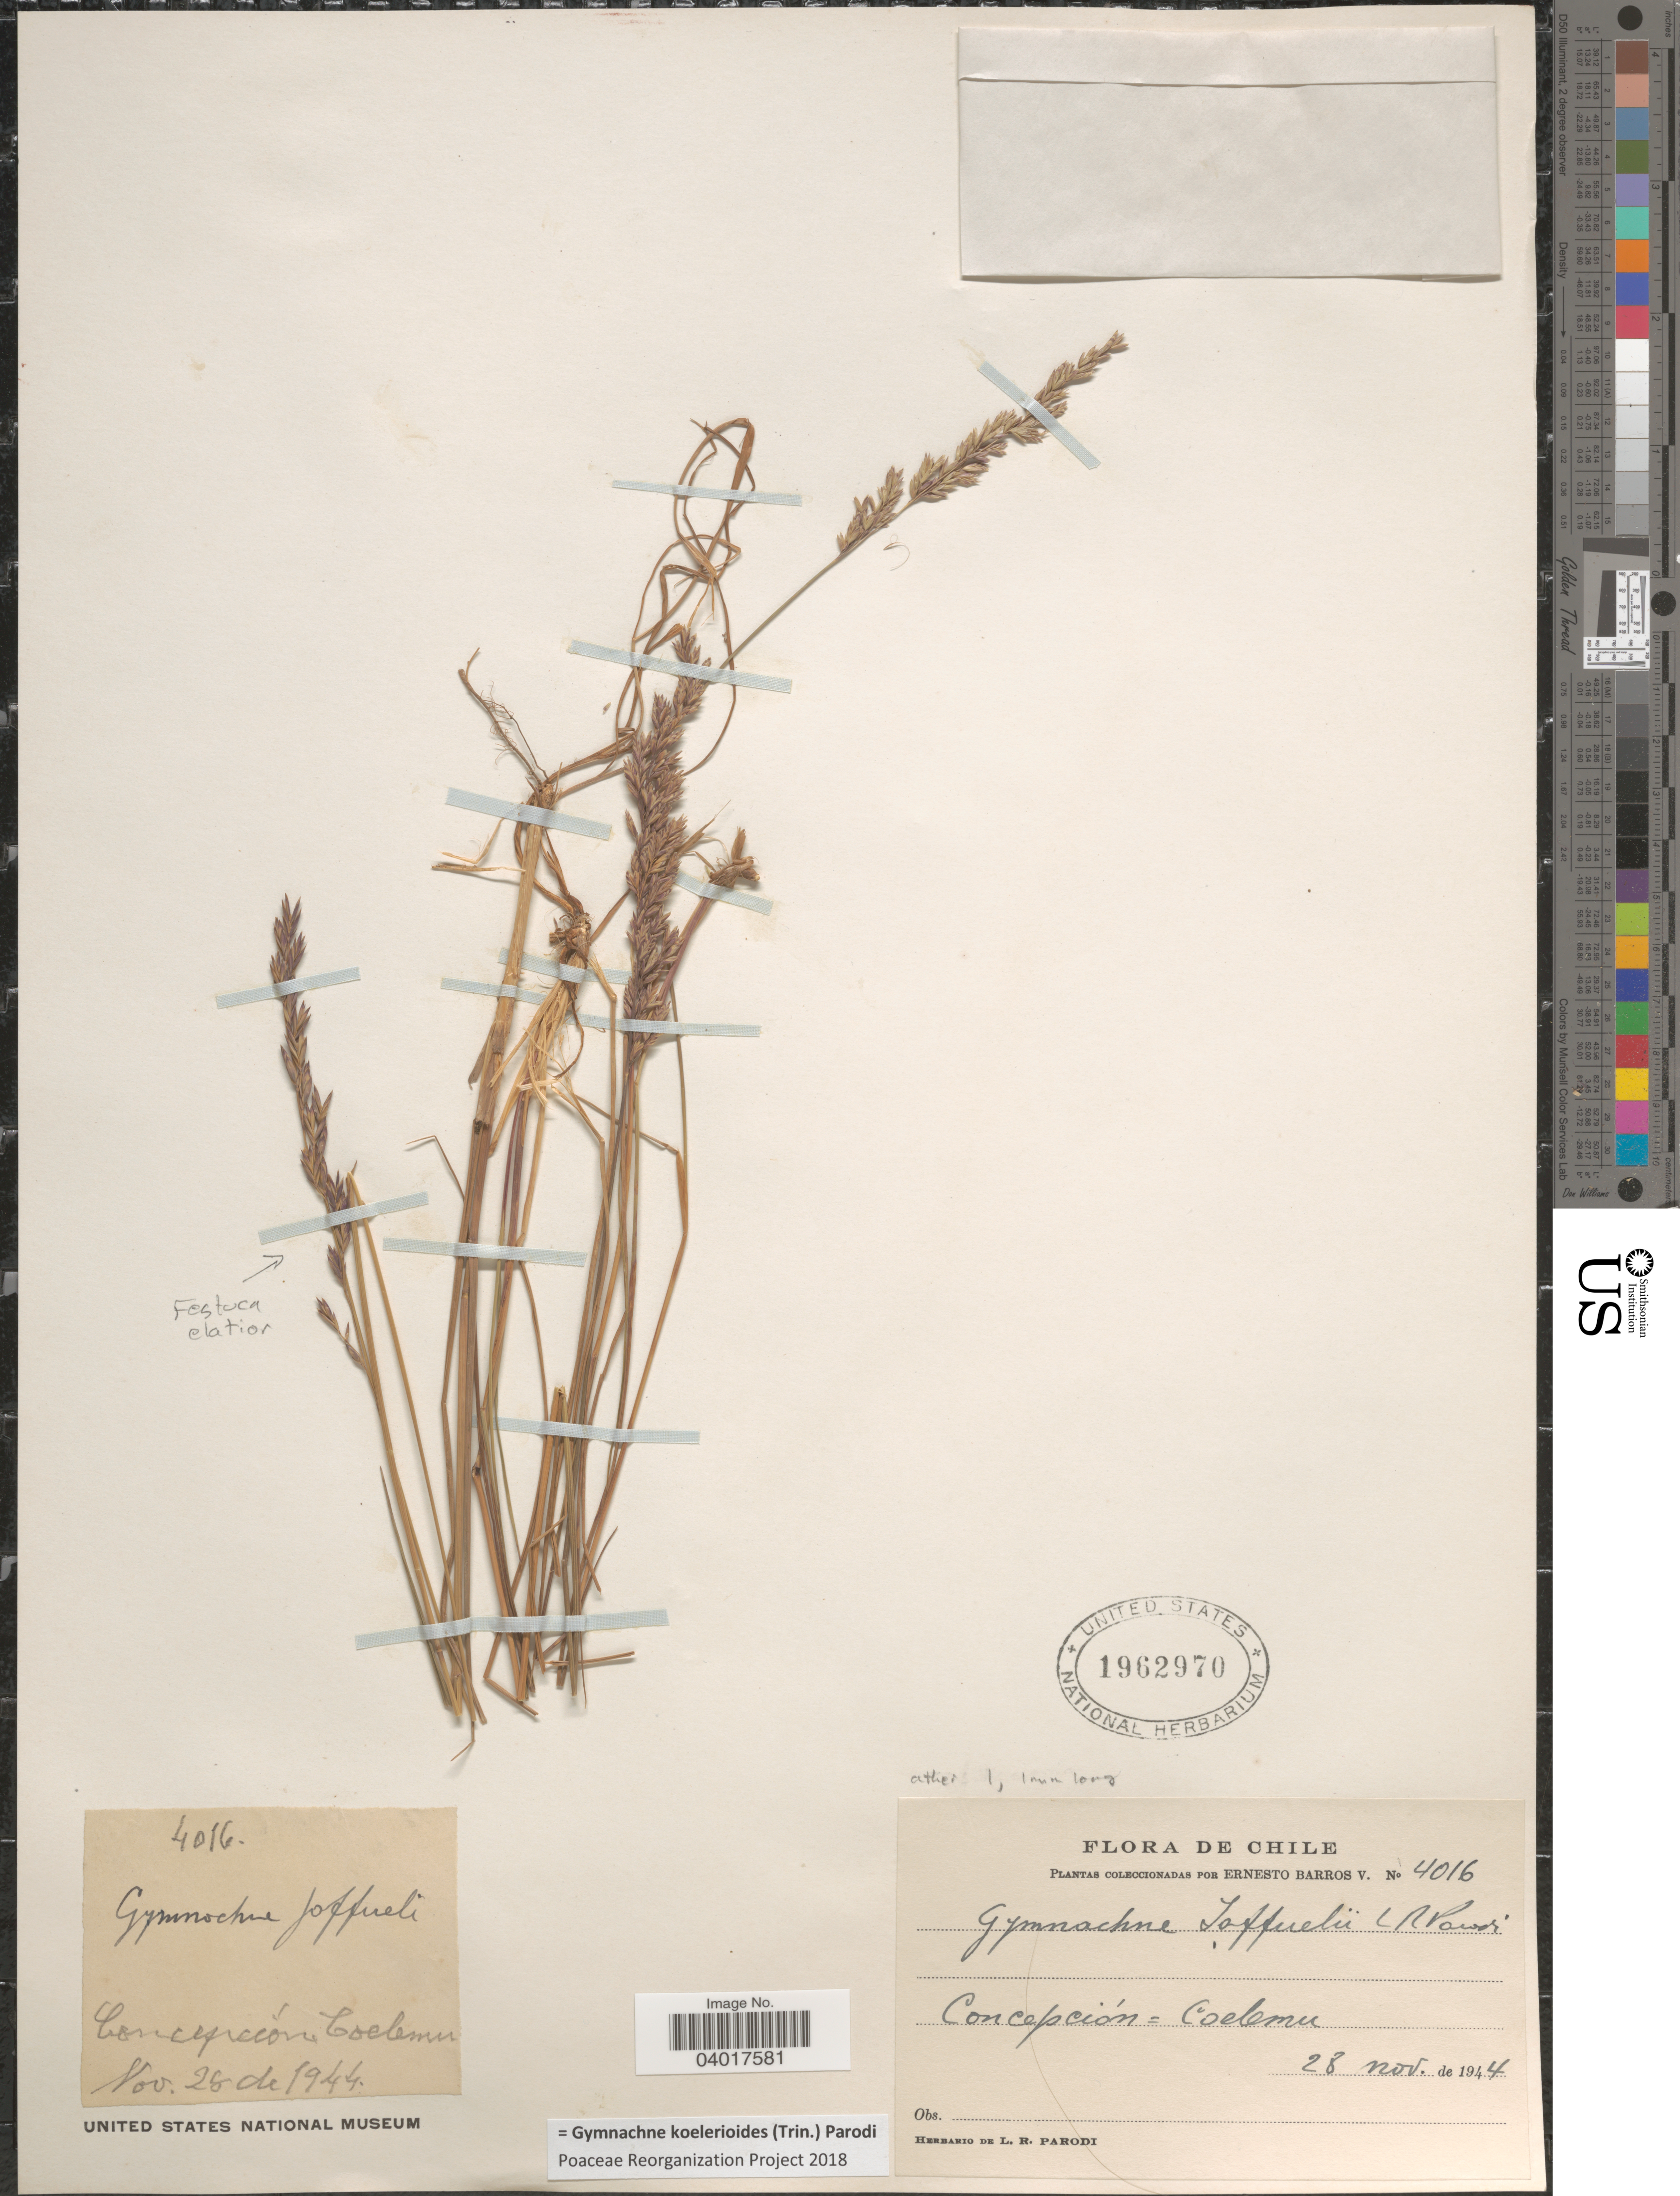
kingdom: Plantae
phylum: Tracheophyta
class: Liliopsida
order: Poales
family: Poaceae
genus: Rhombolytrum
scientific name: Rhombolytrum koelerioides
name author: (Trin.) L.N. Silva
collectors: E. Barros V.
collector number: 4016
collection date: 1944-11-28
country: Chile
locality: Concepción- Coelemu.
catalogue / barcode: US 1962970